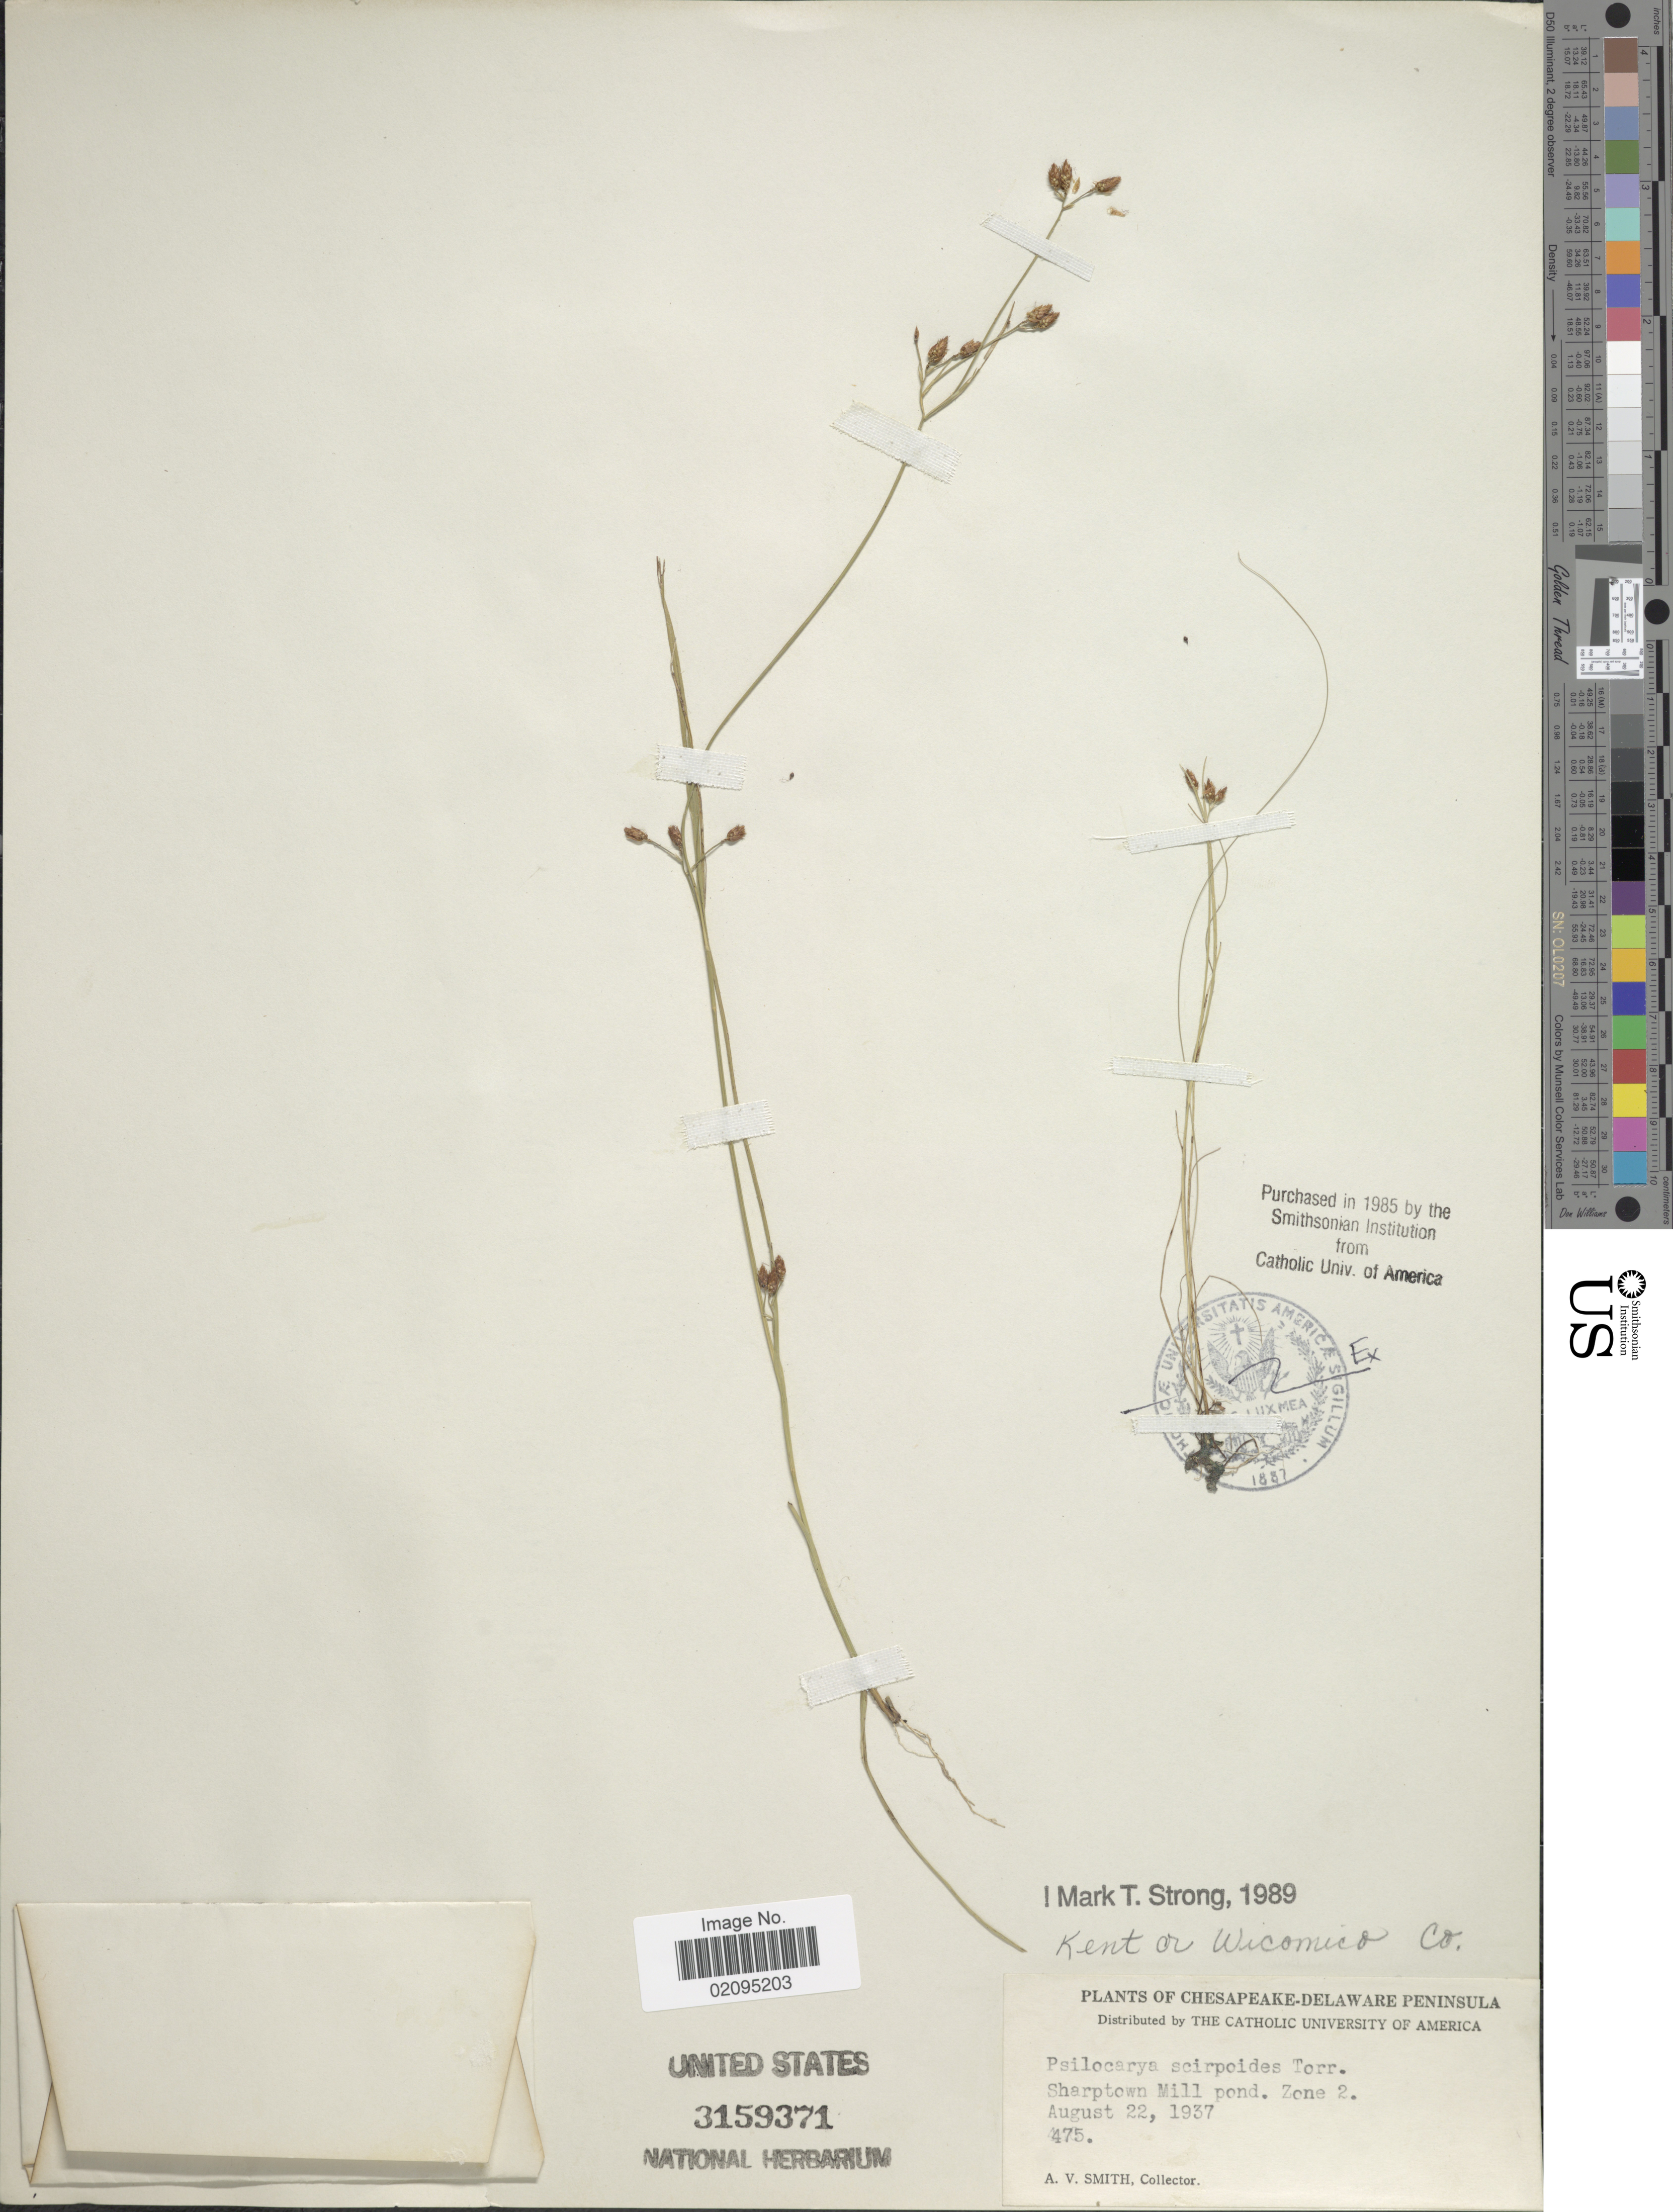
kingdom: Plantae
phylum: Tracheophyta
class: Liliopsida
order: Poales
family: Cyperaceae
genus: Rhynchospora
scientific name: Rhynchospora scirpoides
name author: (Torr.) Griseb.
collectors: A. V. P. Smith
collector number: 475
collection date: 1937-08-22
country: United States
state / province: Maryland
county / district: Wicomico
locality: Chesapeake-Delaware. Sharptown Mill Pond, Zone 2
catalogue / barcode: US 3159371